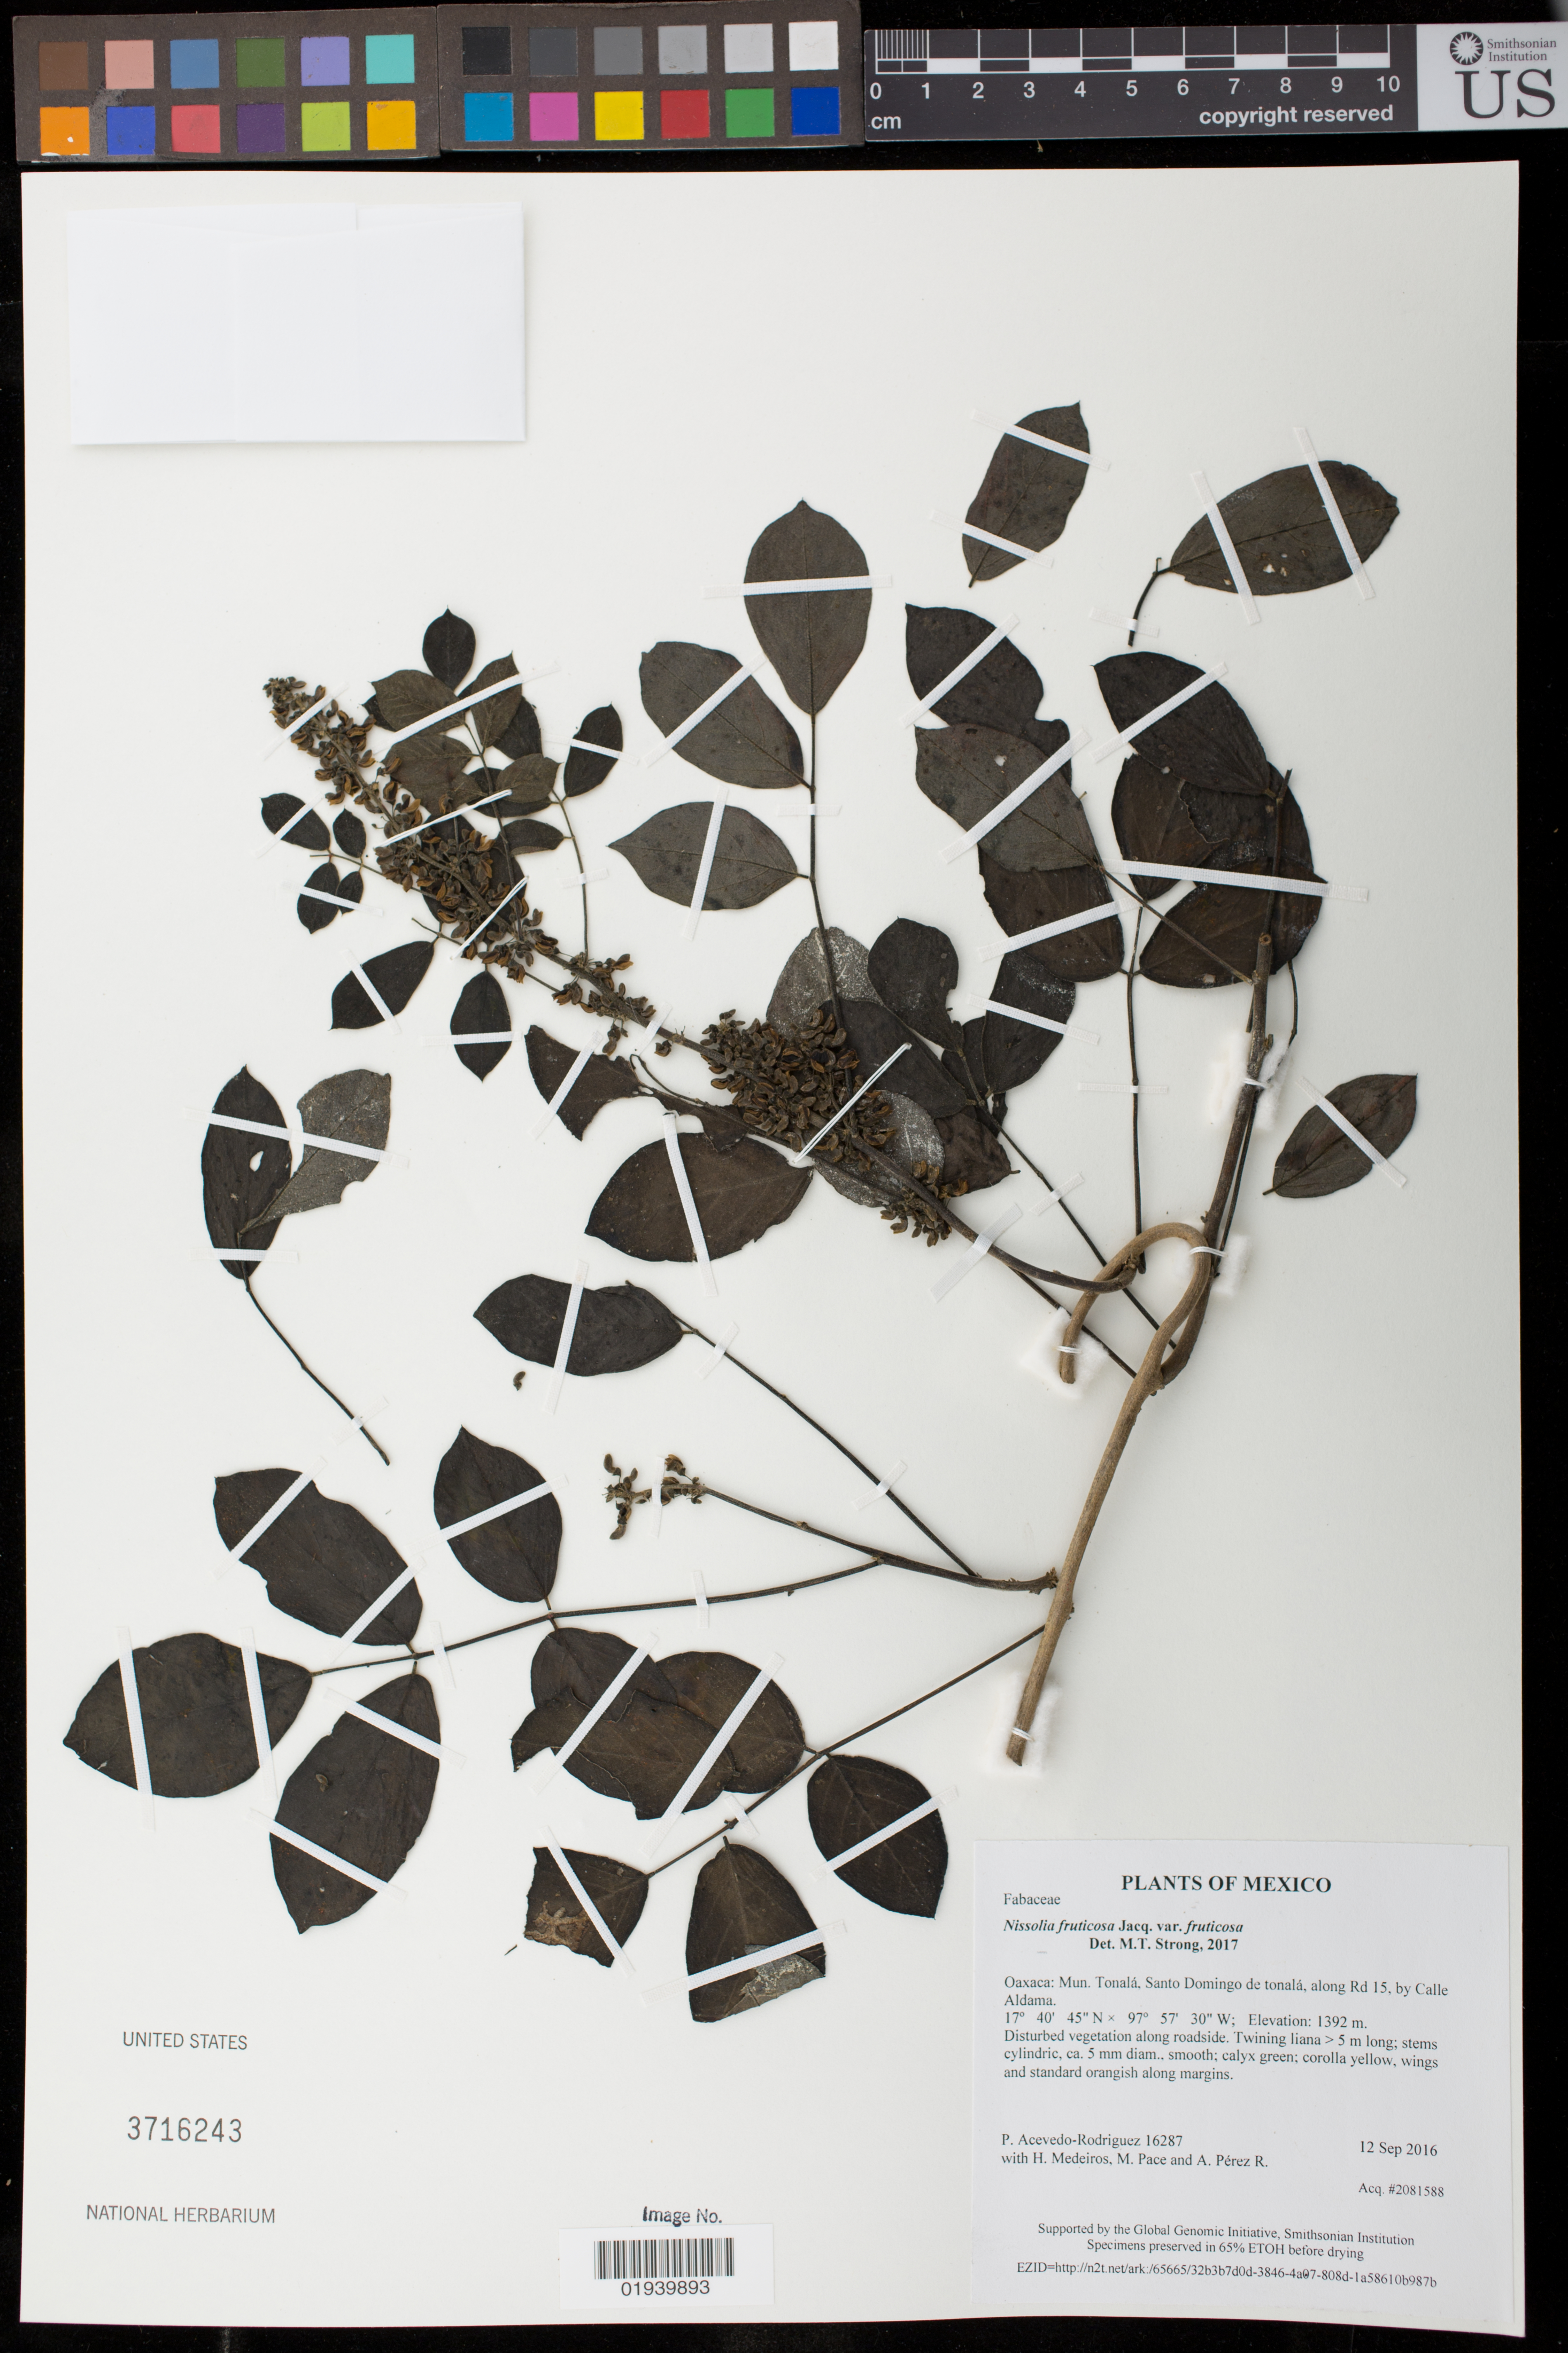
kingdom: Plantae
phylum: Tracheophyta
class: Magnoliopsida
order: Fabales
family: Fabaceae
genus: Nissolia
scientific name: Nissolia fruticosa var. fruticosa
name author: Jacq.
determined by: Strong, M. T., (US), Smithsonian Institution - National Museum of Natural History (UNITED STATES)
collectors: P. Acevedo-Rodr., H. Medeiros, M. R. Pace & A. Pérez R.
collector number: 16287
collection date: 2016-09-12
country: Mexico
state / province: Oaxaca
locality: Mun. Tonalá, Santo Domingo de tonalá, along Rd 15, by Calle Aldama.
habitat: Disturbed vegetation along roadside.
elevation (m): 1392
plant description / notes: US, NY, MO, K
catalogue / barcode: US 3716243